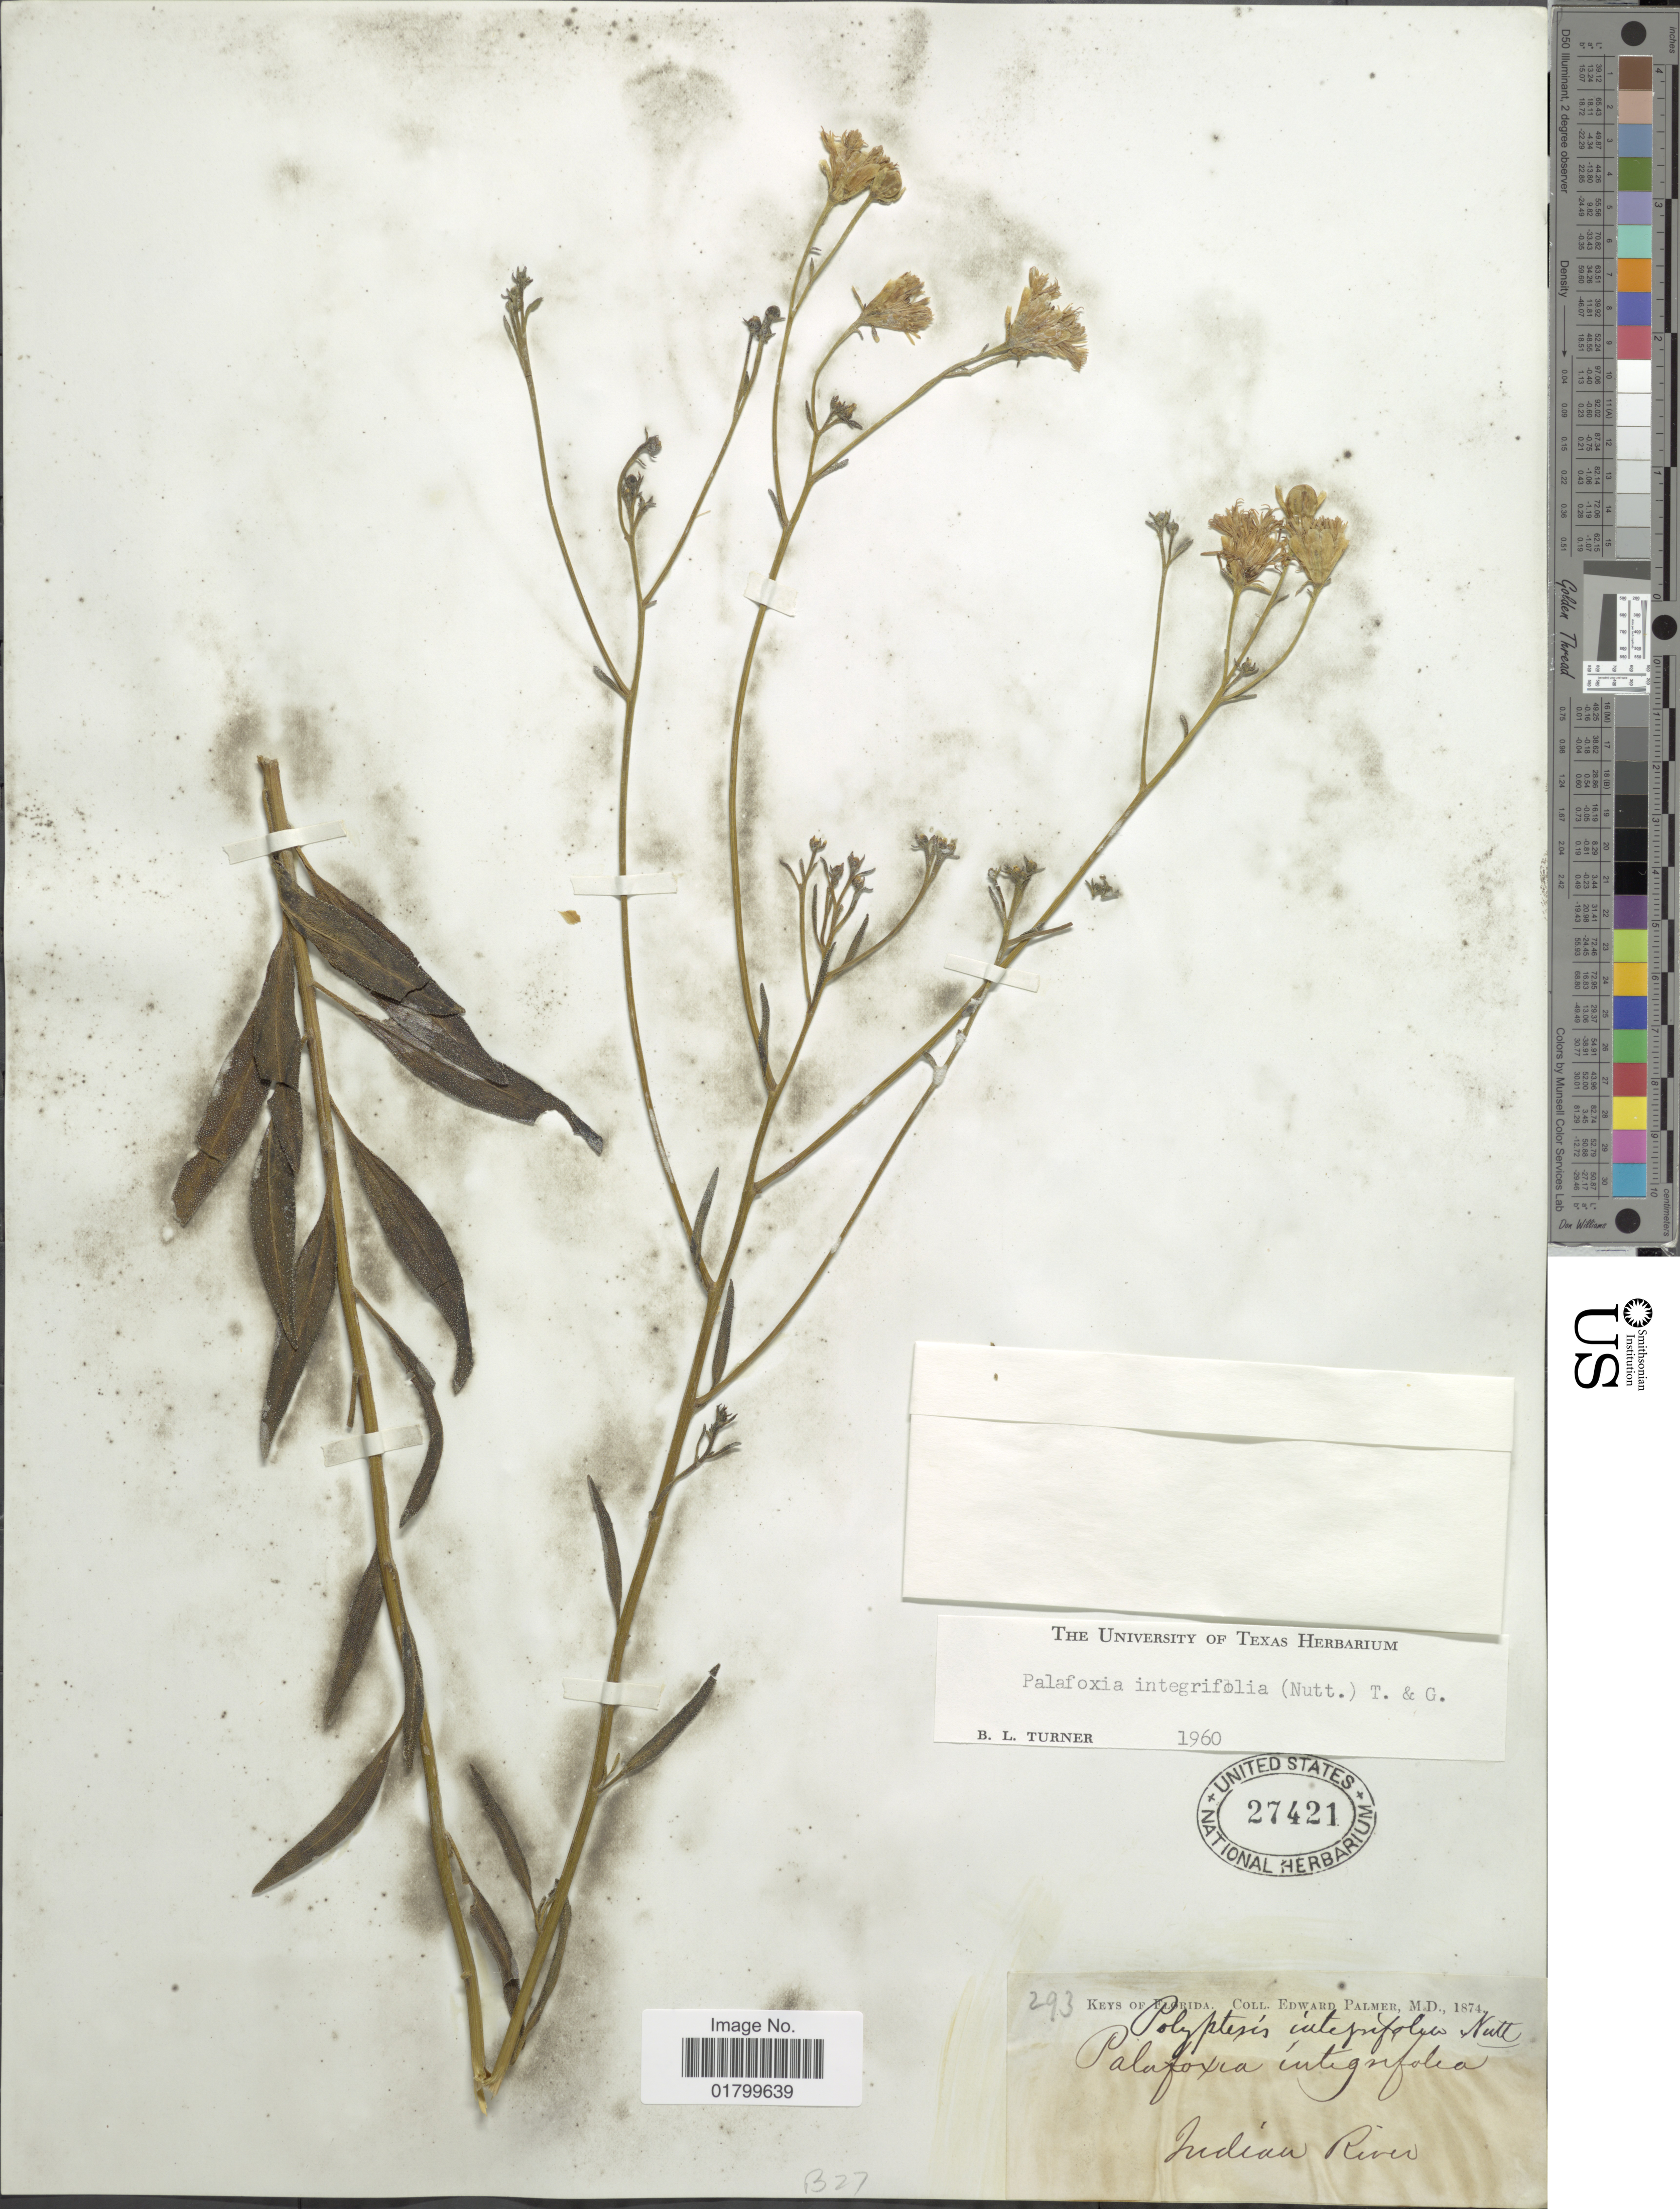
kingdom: Plantae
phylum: Tracheophyta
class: Magnoliopsida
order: Asterales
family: Asteraceae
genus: Palafoxia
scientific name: Palafoxia integrifolia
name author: (Nutt.) Torr. & A. Gray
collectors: E. Palmer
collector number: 293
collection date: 1874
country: United States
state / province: Florida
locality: Keys of Florida, Indian River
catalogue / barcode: US 27421